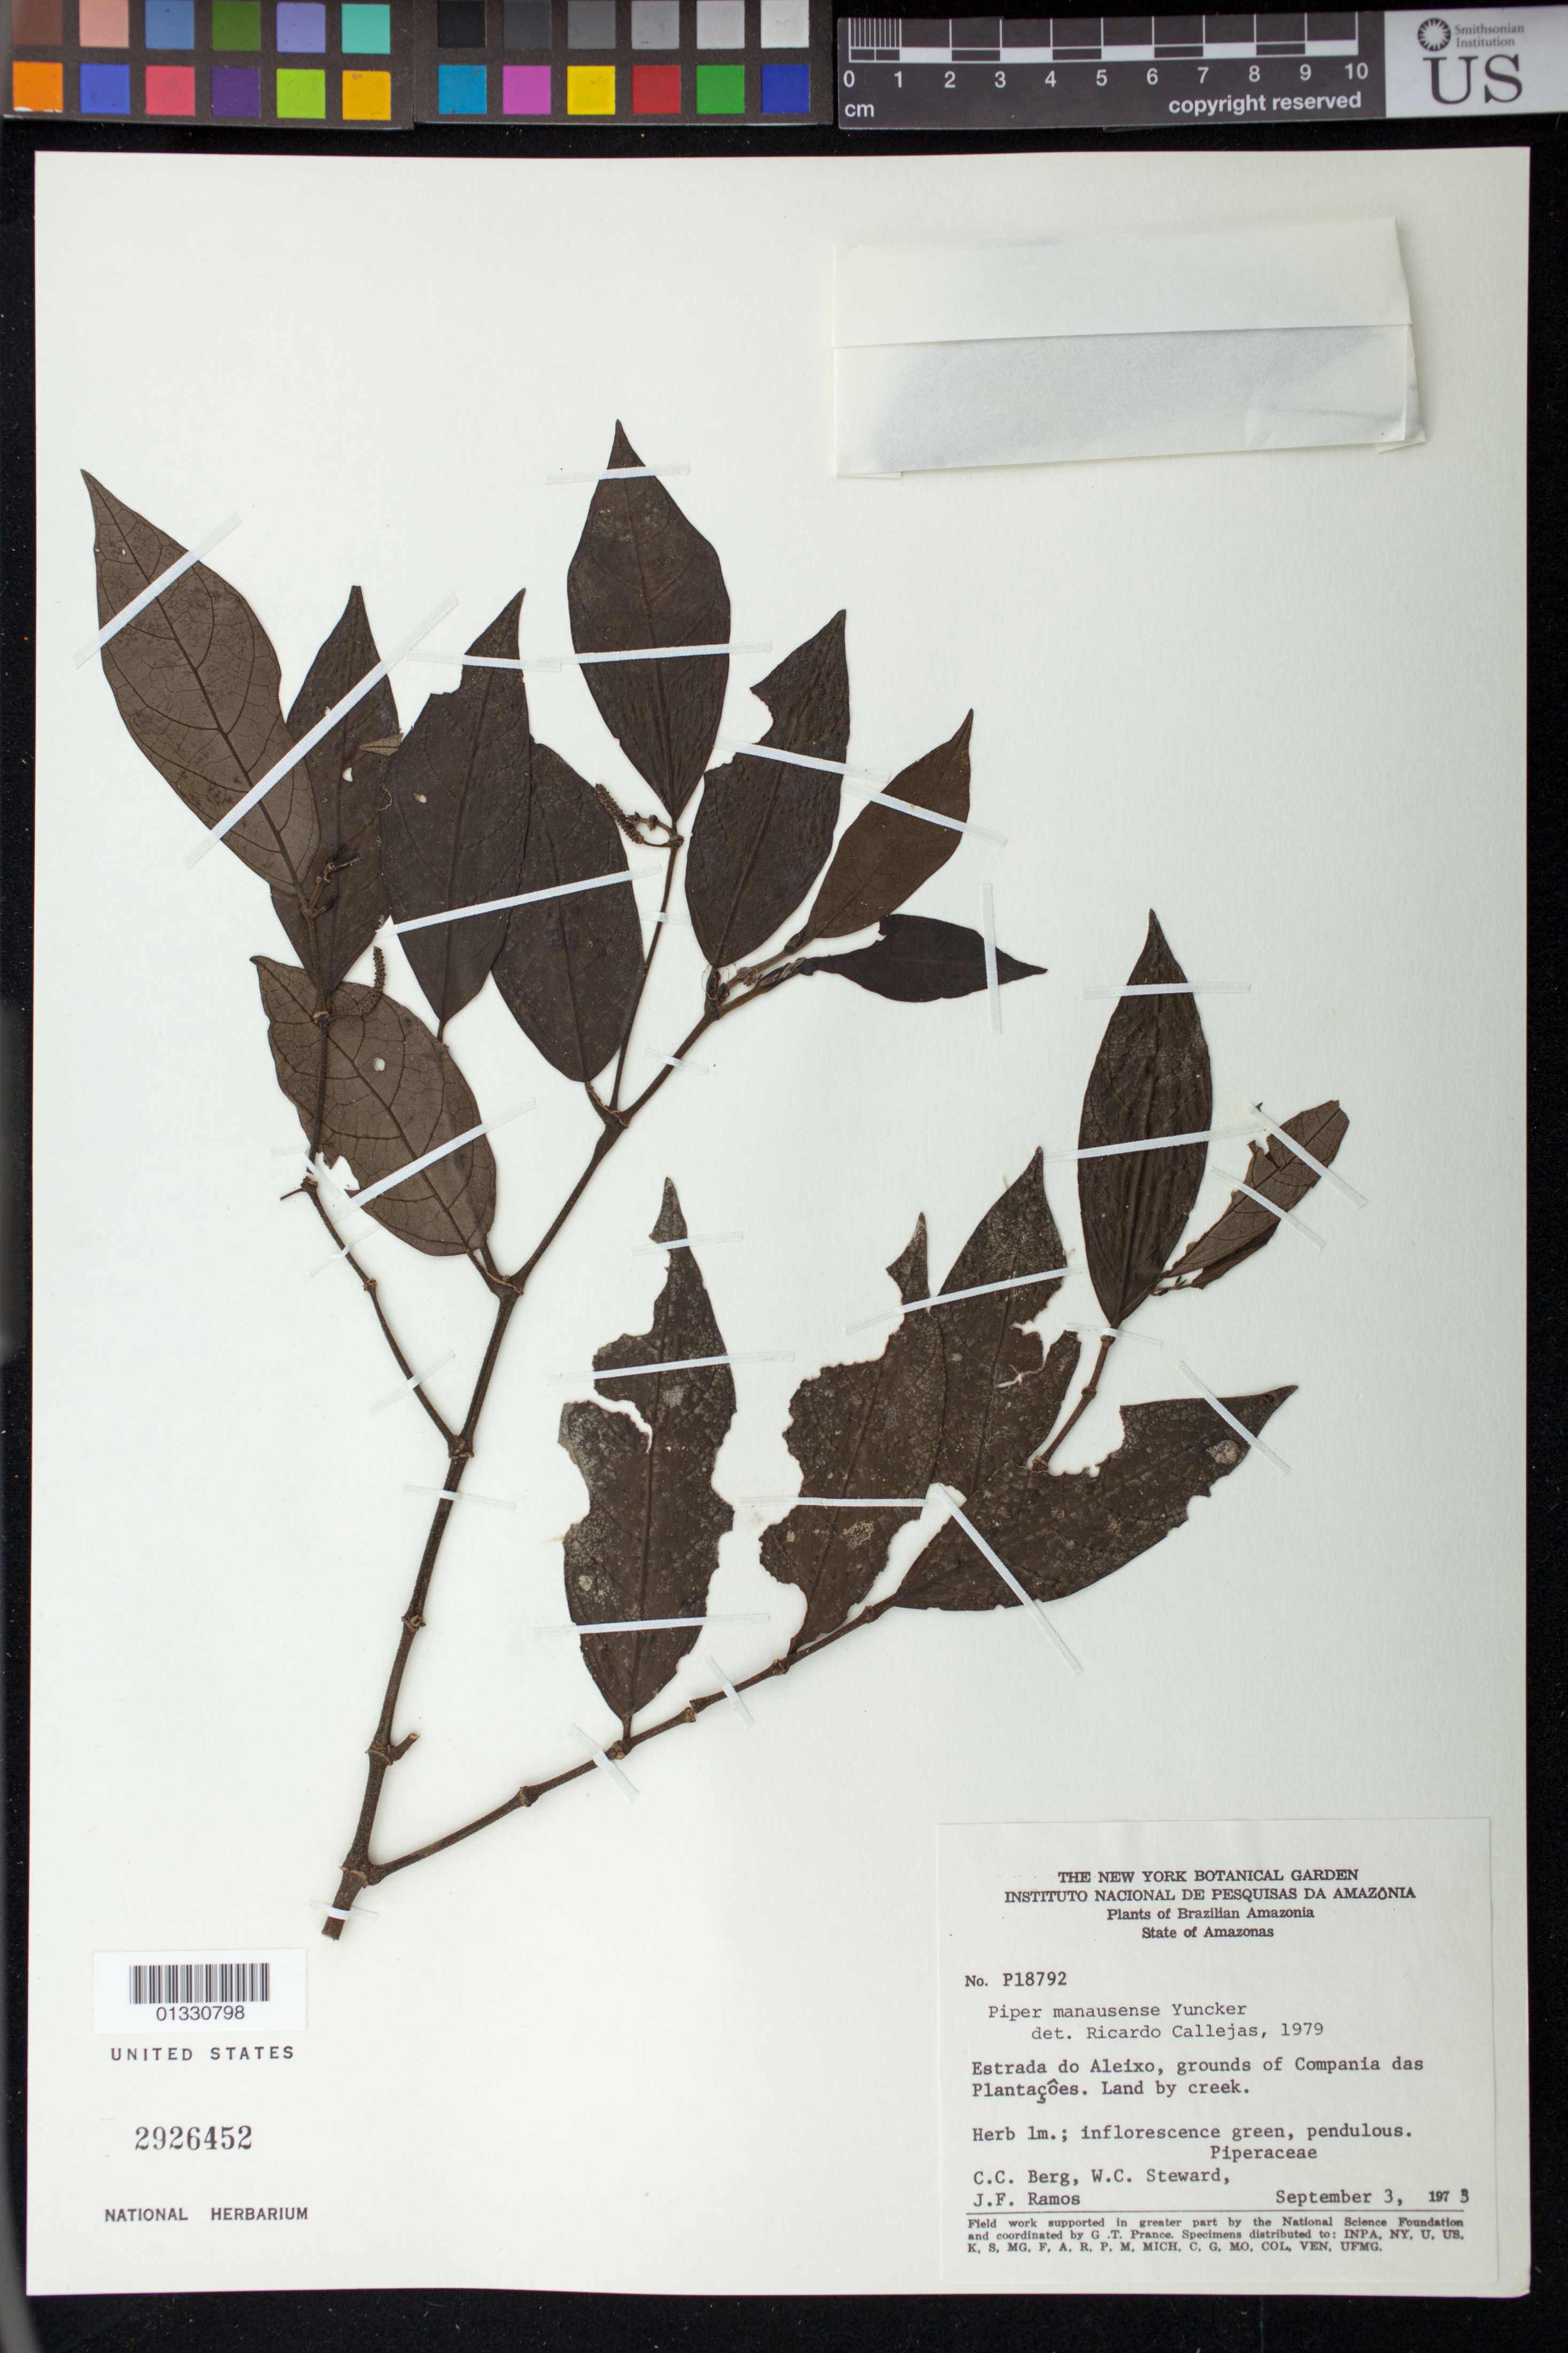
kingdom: Plantae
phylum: Tracheophyta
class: Magnoliopsida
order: Piperales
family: Piperaceae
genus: Piper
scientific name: Piper manausense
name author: Yunck.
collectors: C. C. Berg, W. C. Steward & J. F. Ramos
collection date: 1973-09-03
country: Brazil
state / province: Amazonas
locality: Estrada do Aleixo, grounds of Compania das plantações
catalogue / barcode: US 2926452